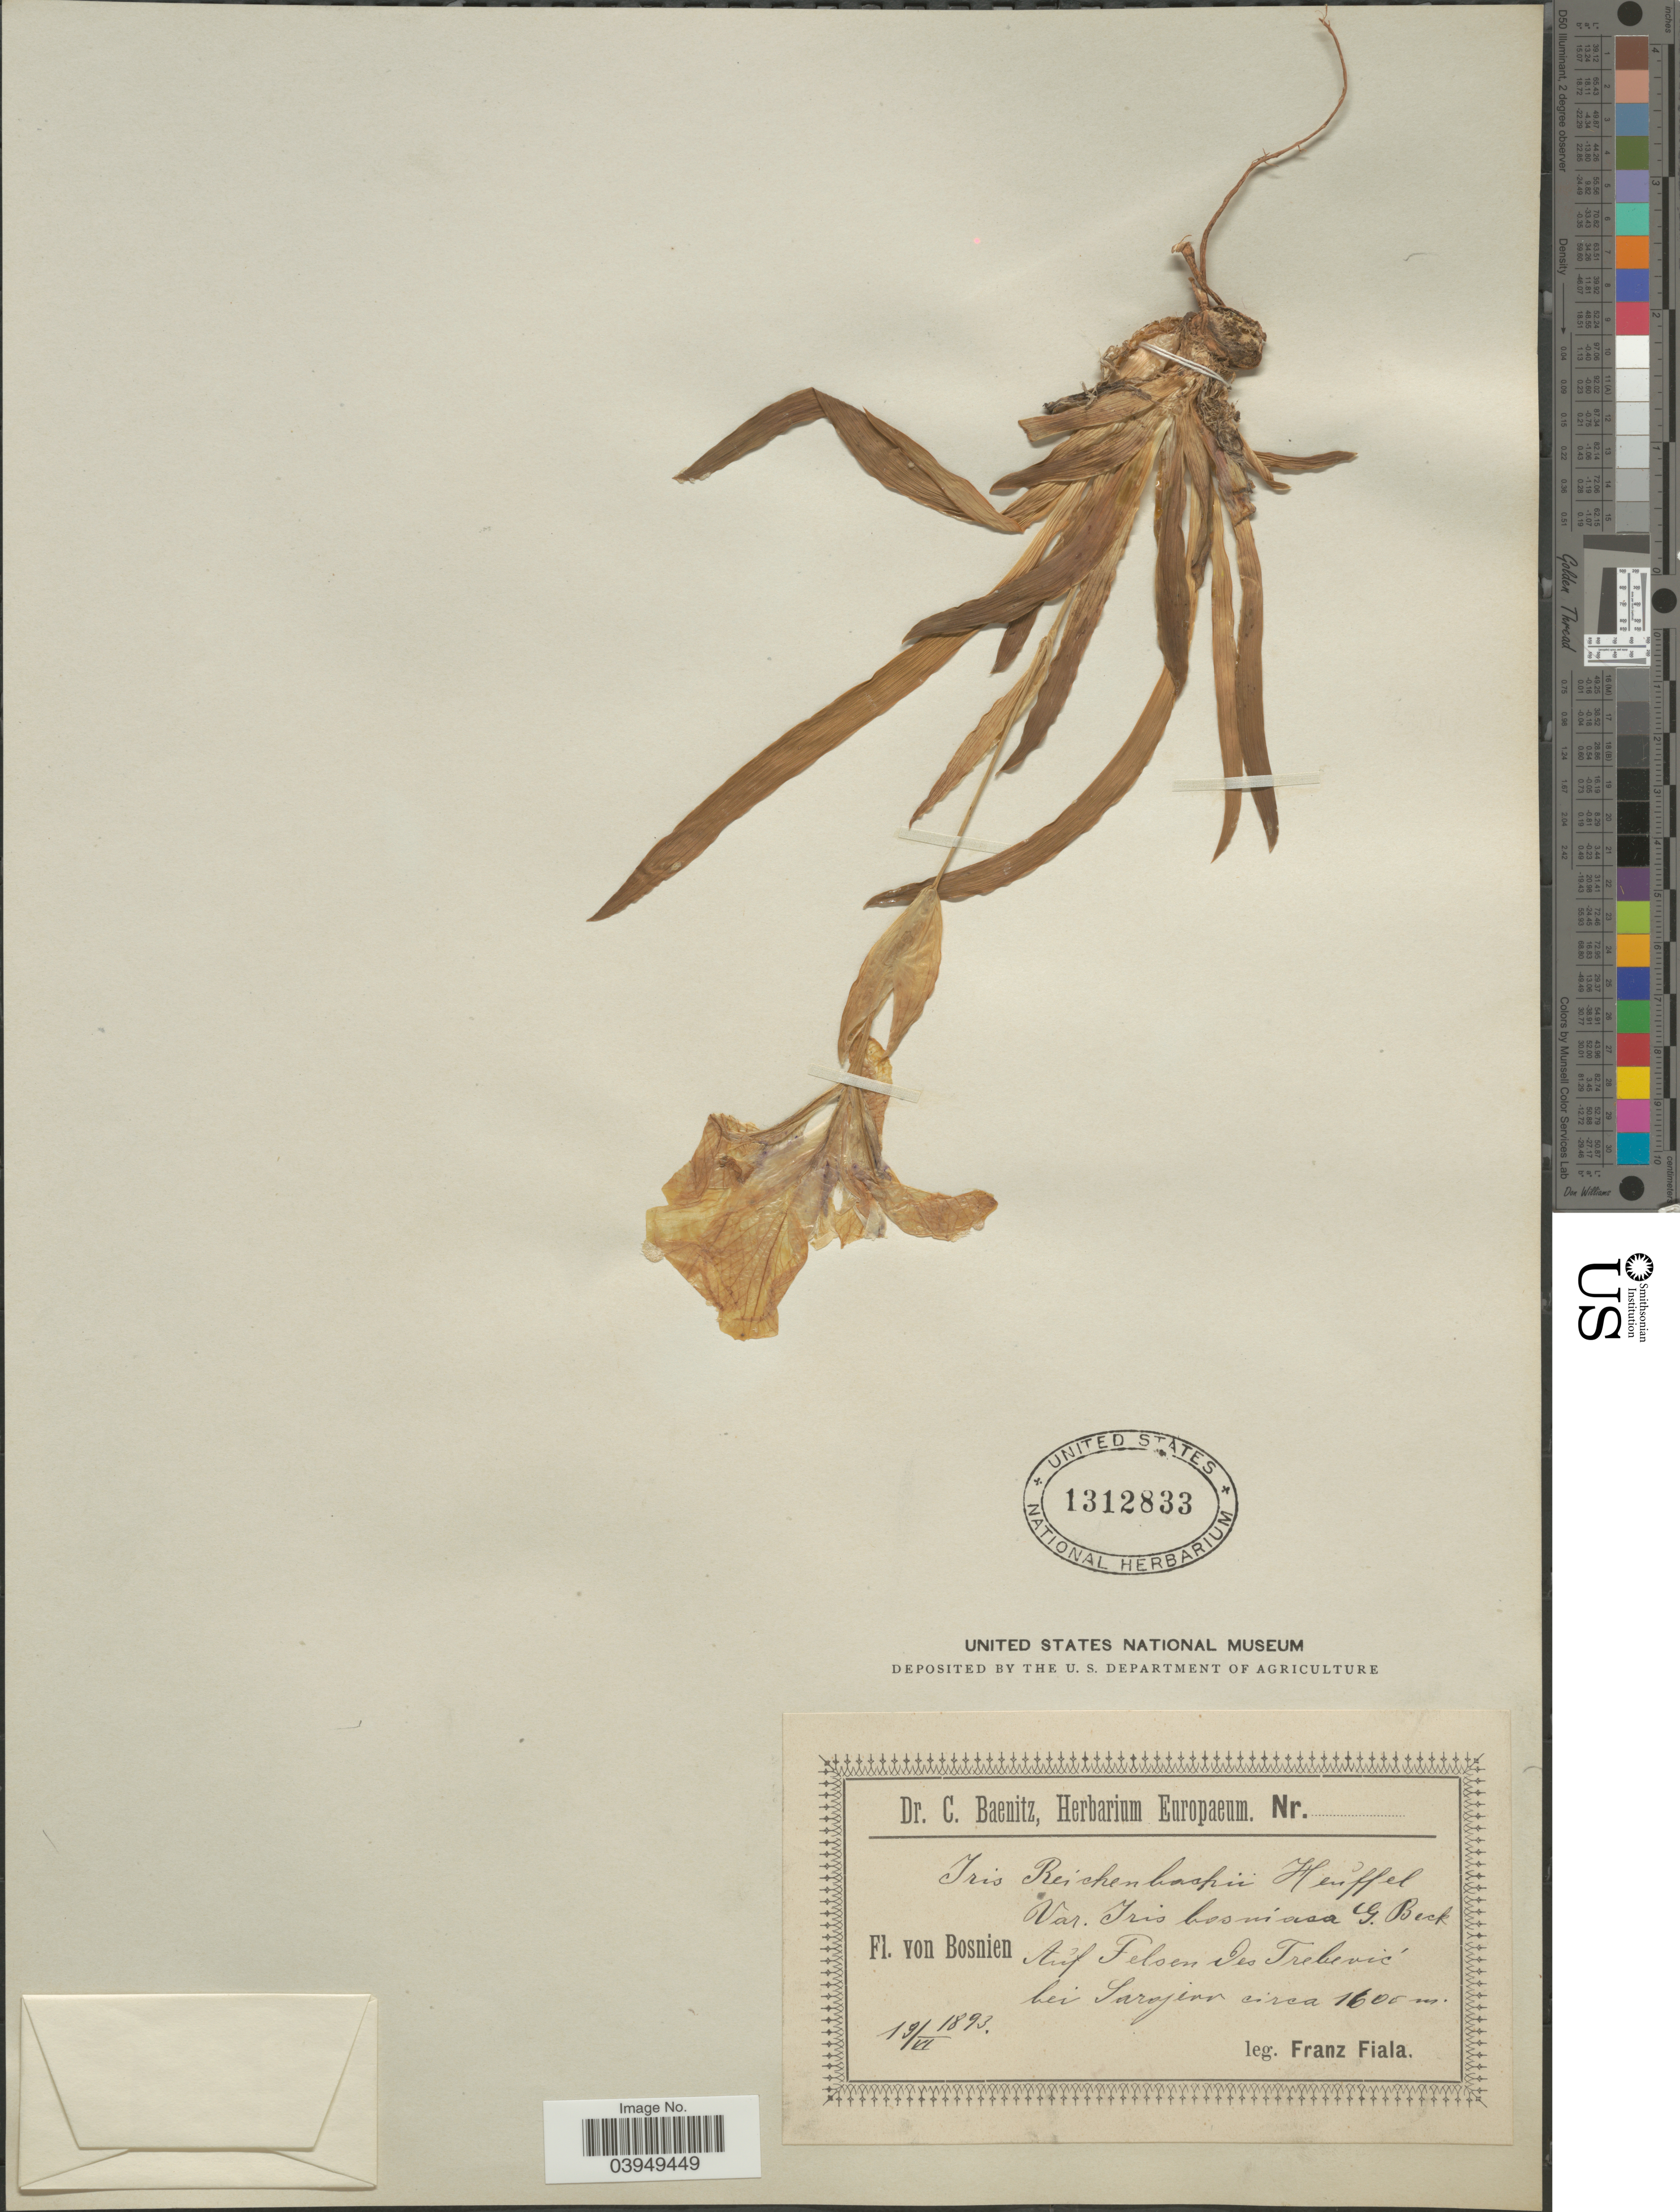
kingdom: Plantae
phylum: Tracheophyta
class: Liliopsida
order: Asparagales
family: Iridaceae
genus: Iris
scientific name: Iris reichenbachii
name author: Heuff.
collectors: F. Fiala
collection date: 1893-06-19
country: Bosnia and Herzegovina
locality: Bosnien: Aûf Felsen des Trebevic' bei Sarajevo.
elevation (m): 1600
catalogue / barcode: US 1312833